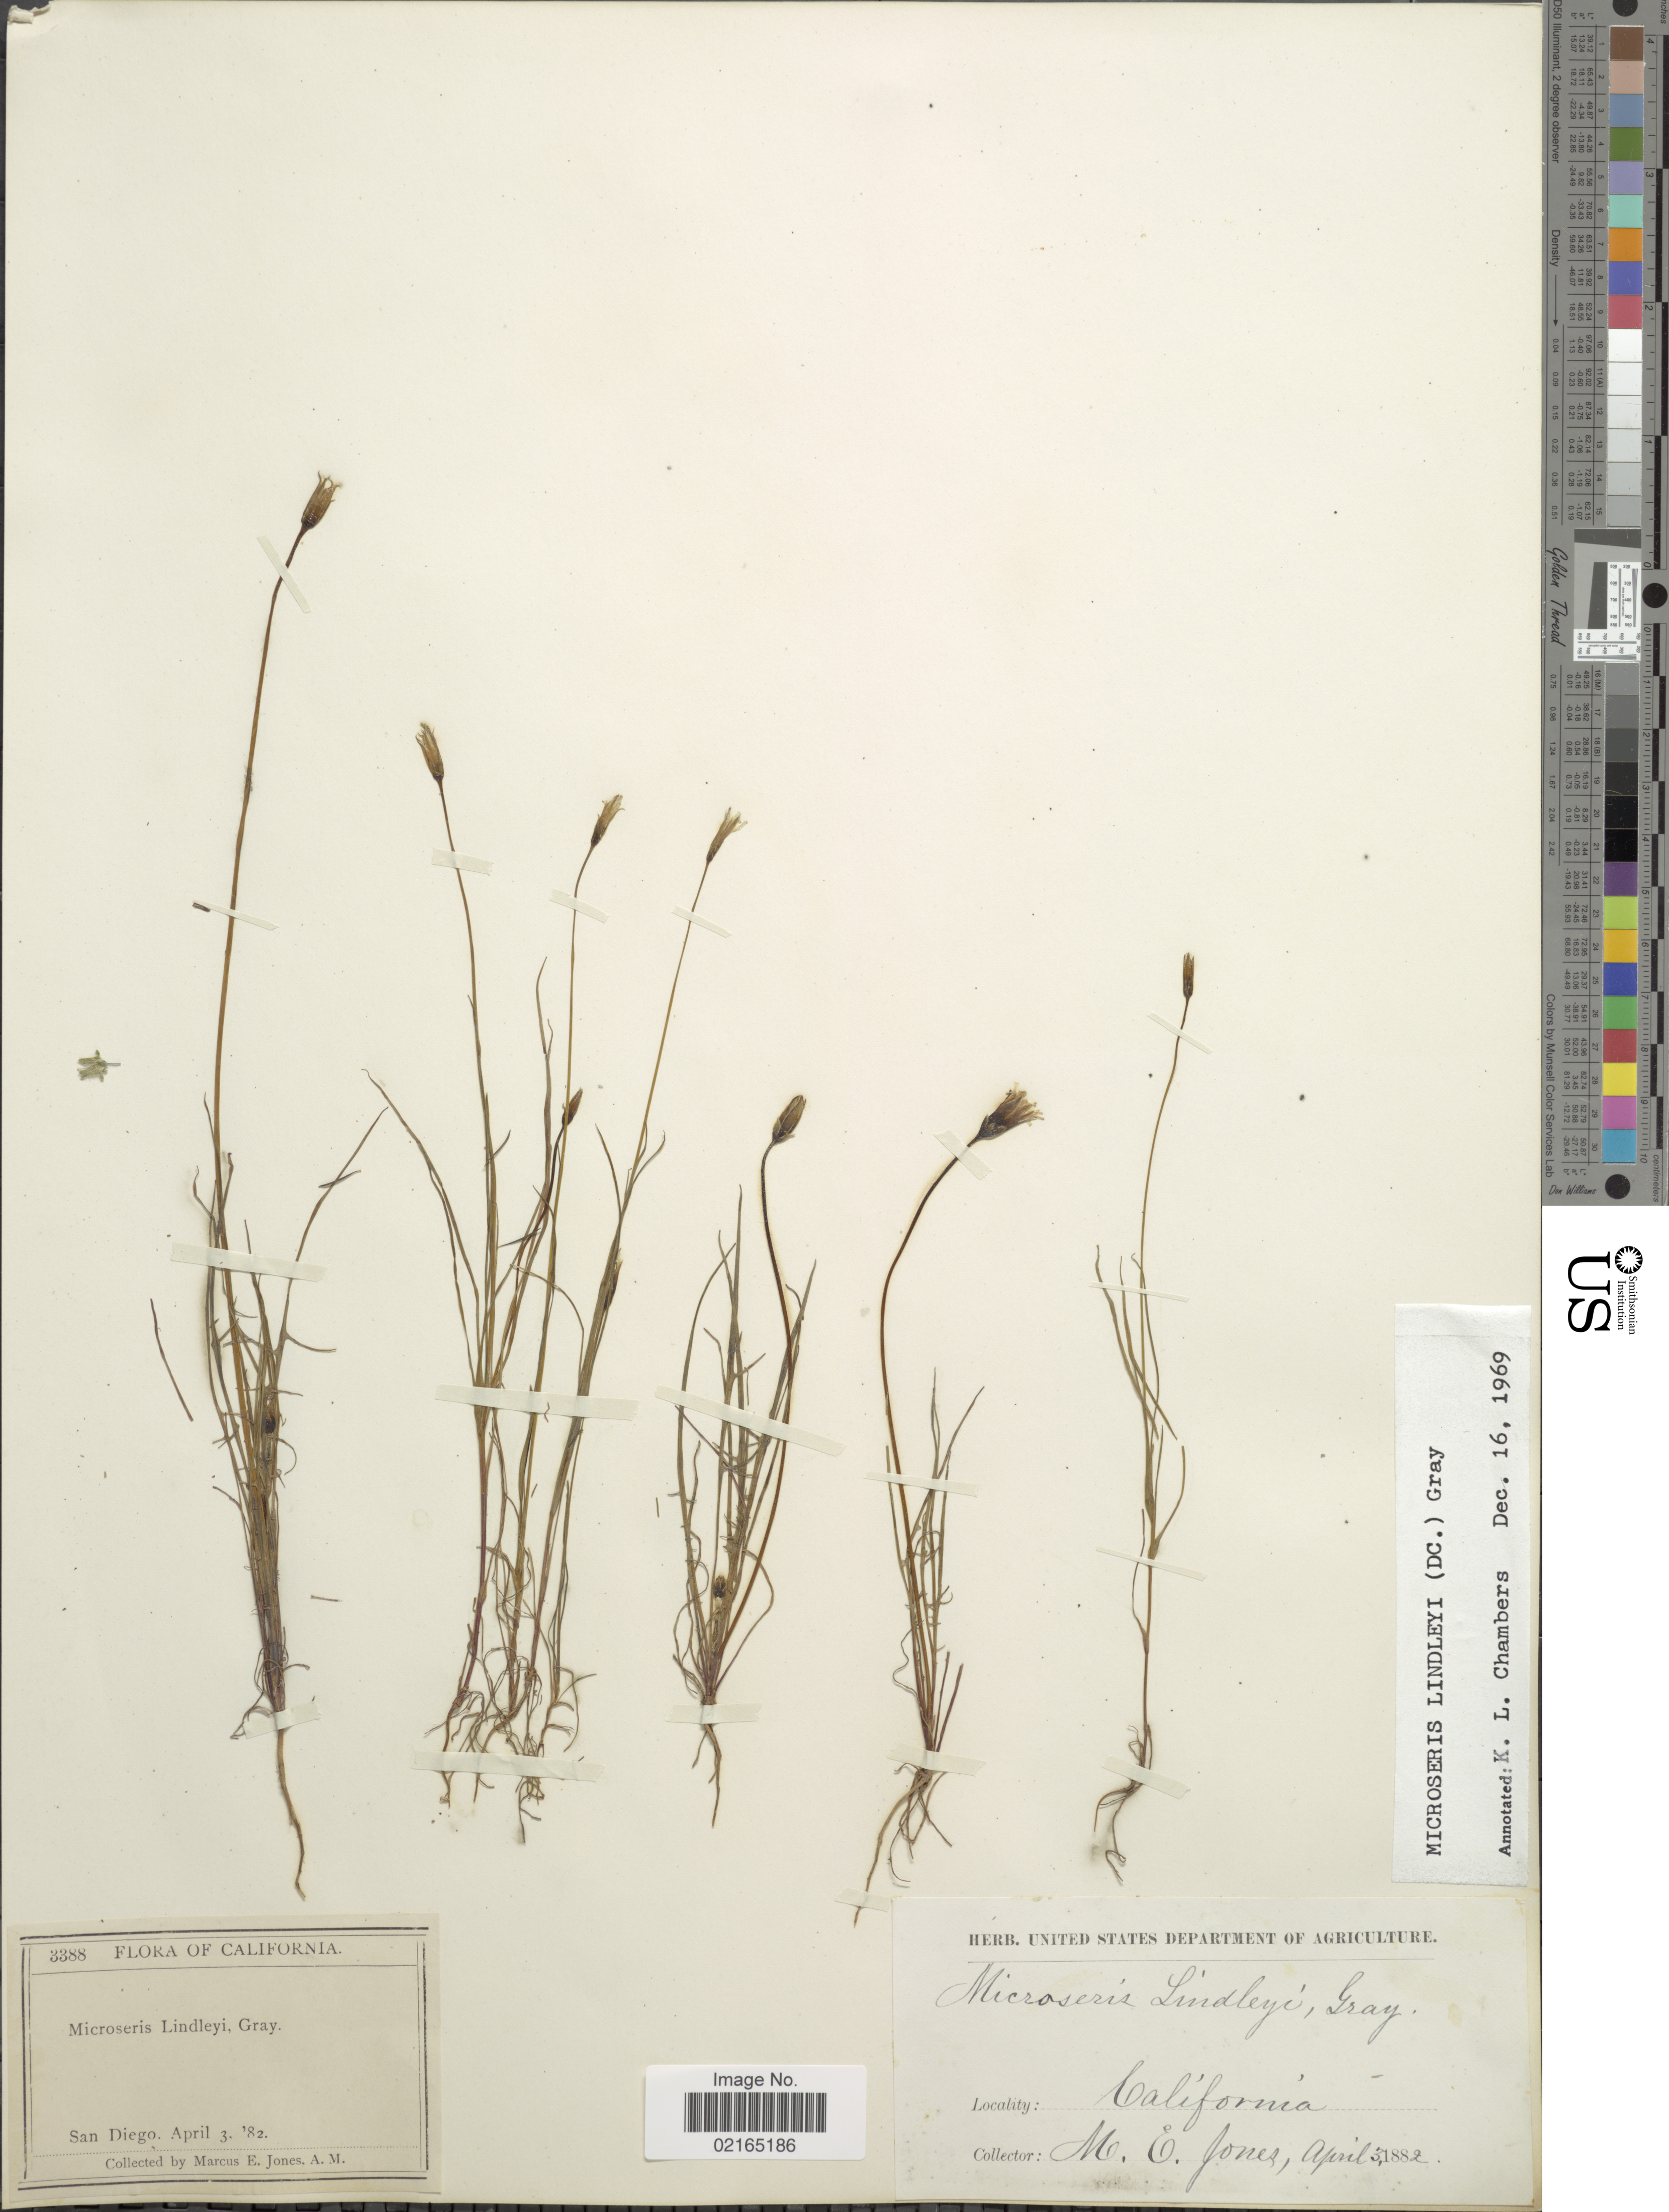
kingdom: Plantae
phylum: Tracheophyta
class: Magnoliopsida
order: Asterales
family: Asteraceae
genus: Uropappus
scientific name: Uropappus lindleyi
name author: (DC.) Nutt.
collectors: M. E. Jones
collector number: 3388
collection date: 1882-04-03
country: United States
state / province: California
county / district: San Diego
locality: San Diego.